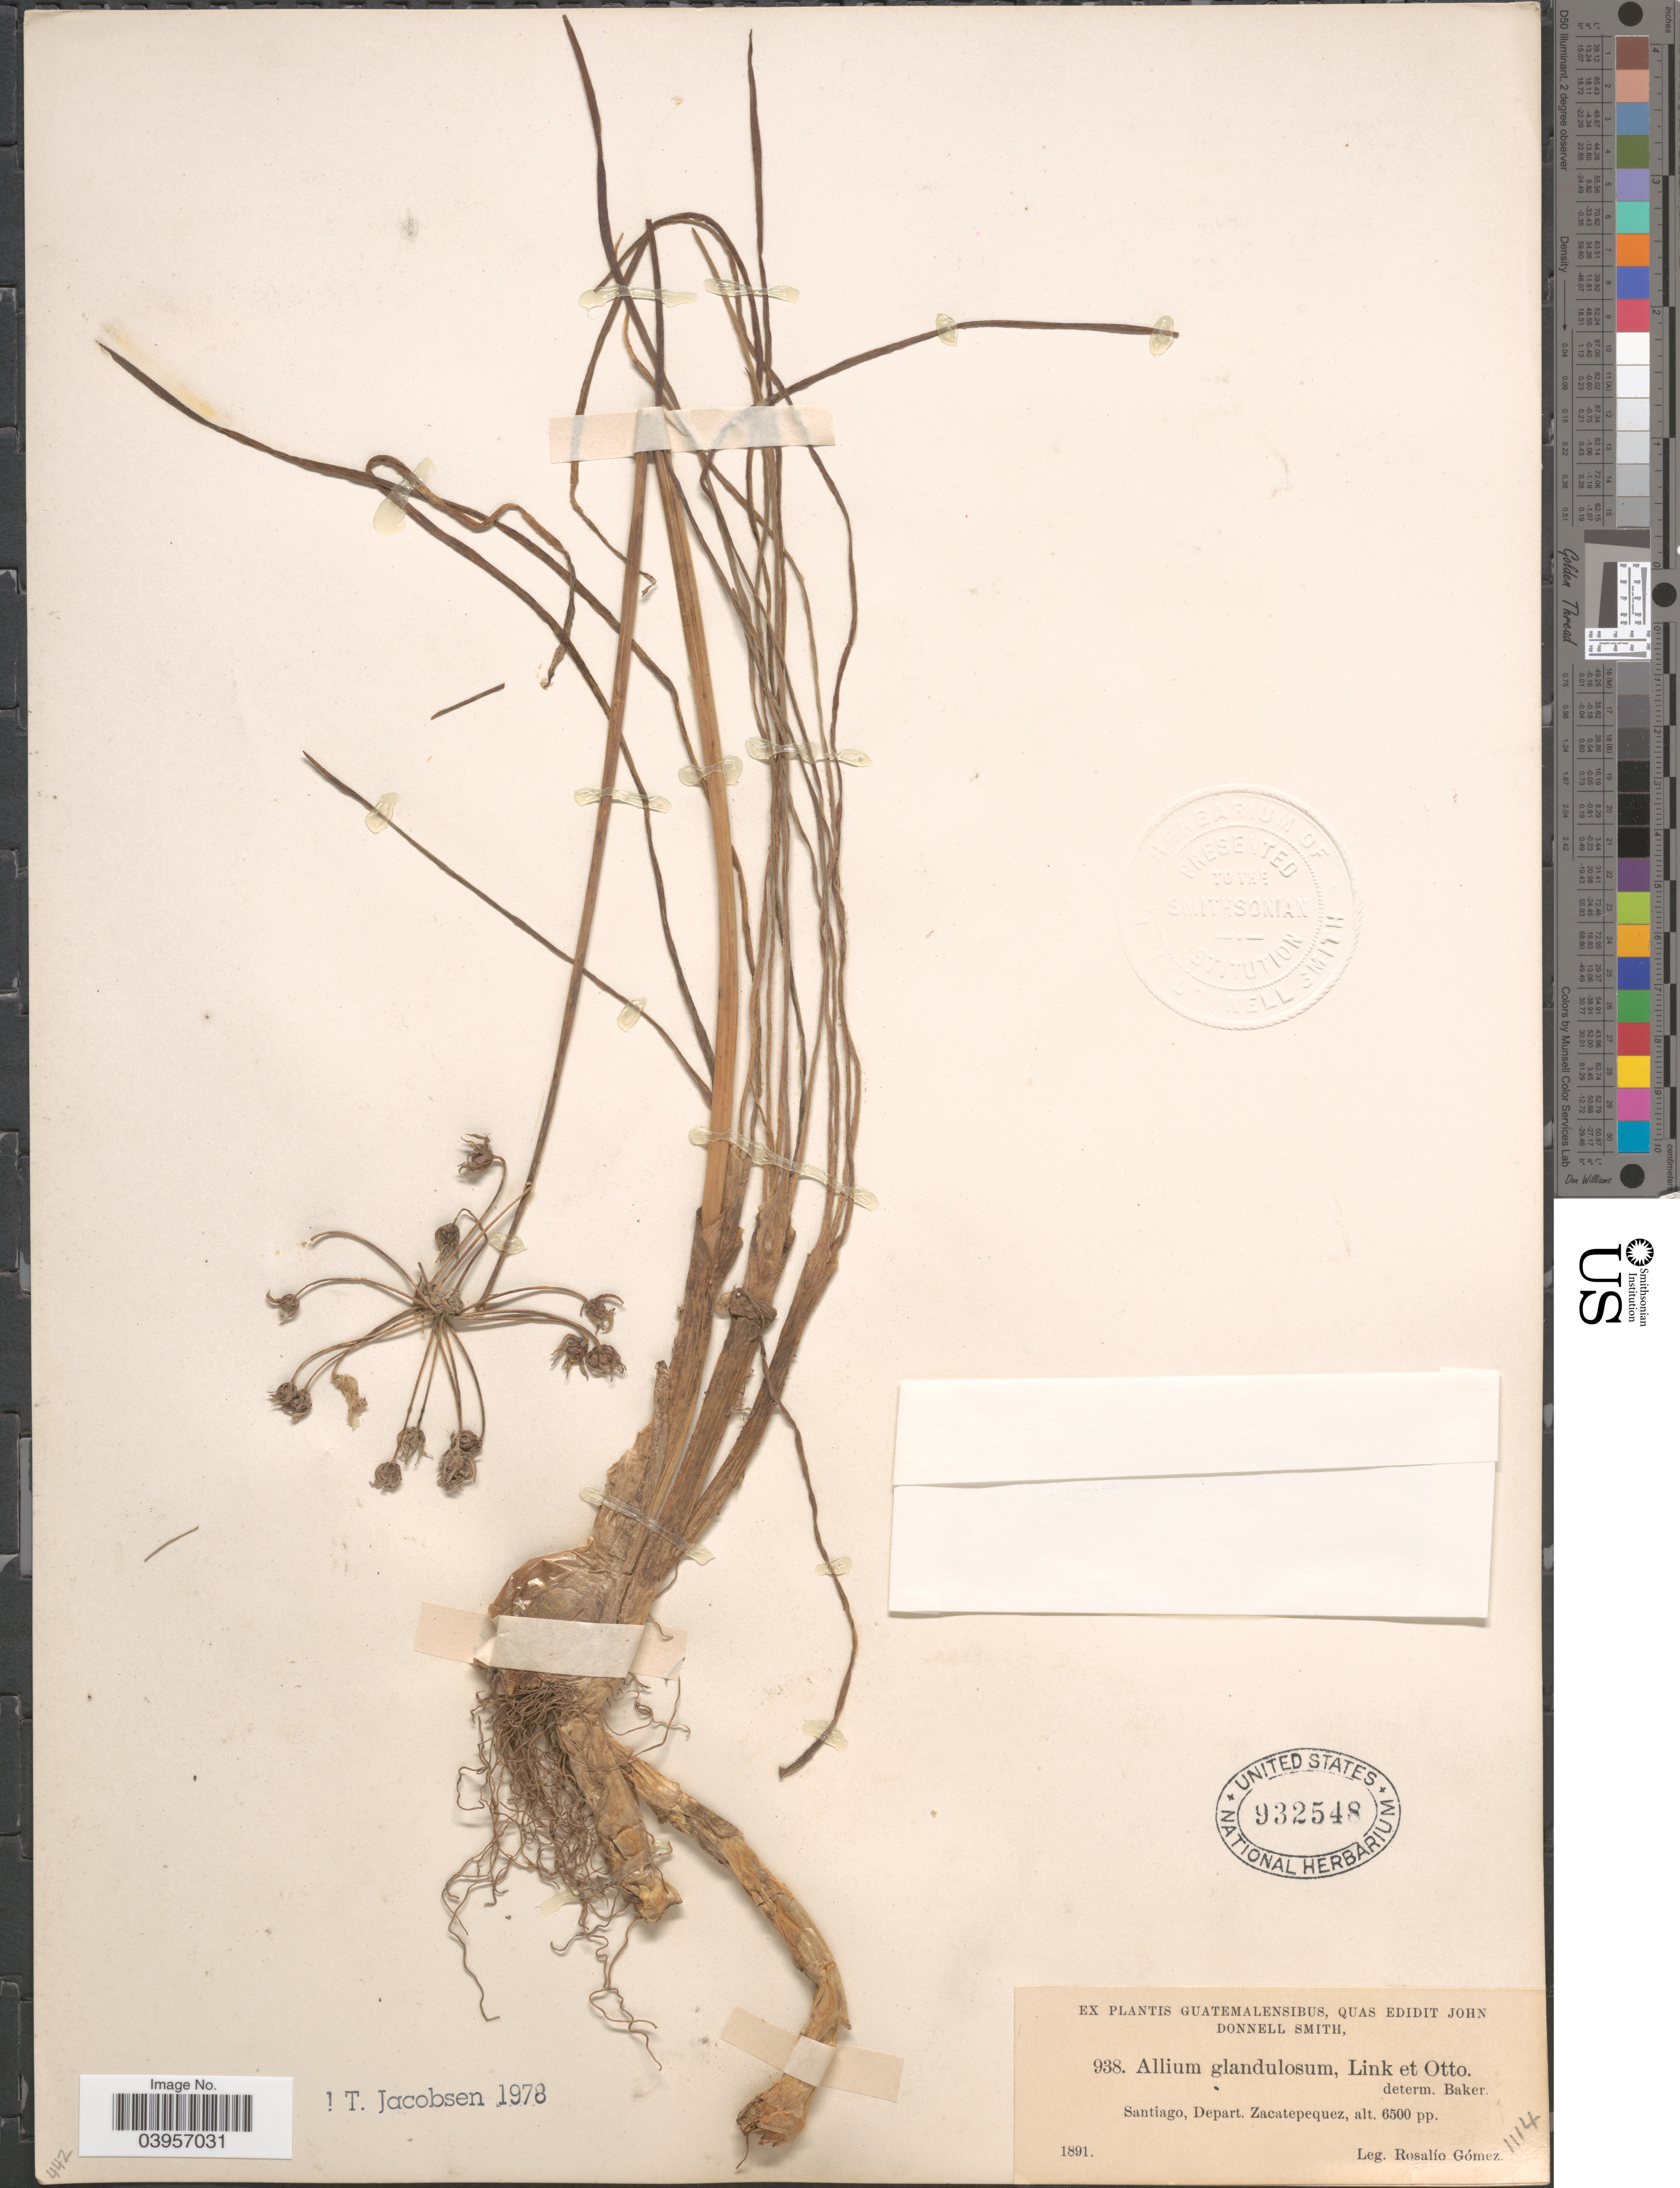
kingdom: Plantae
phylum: Tracheophyta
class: Liliopsida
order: Asparagales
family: Amaryllidaceae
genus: Allium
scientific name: Allium glandulosum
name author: Link & Otto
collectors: R. Gómez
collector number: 938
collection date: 1891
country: Guatemala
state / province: Sacatepequez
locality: Santiago, Depart. Zacatepequez.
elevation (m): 1981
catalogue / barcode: US 932548